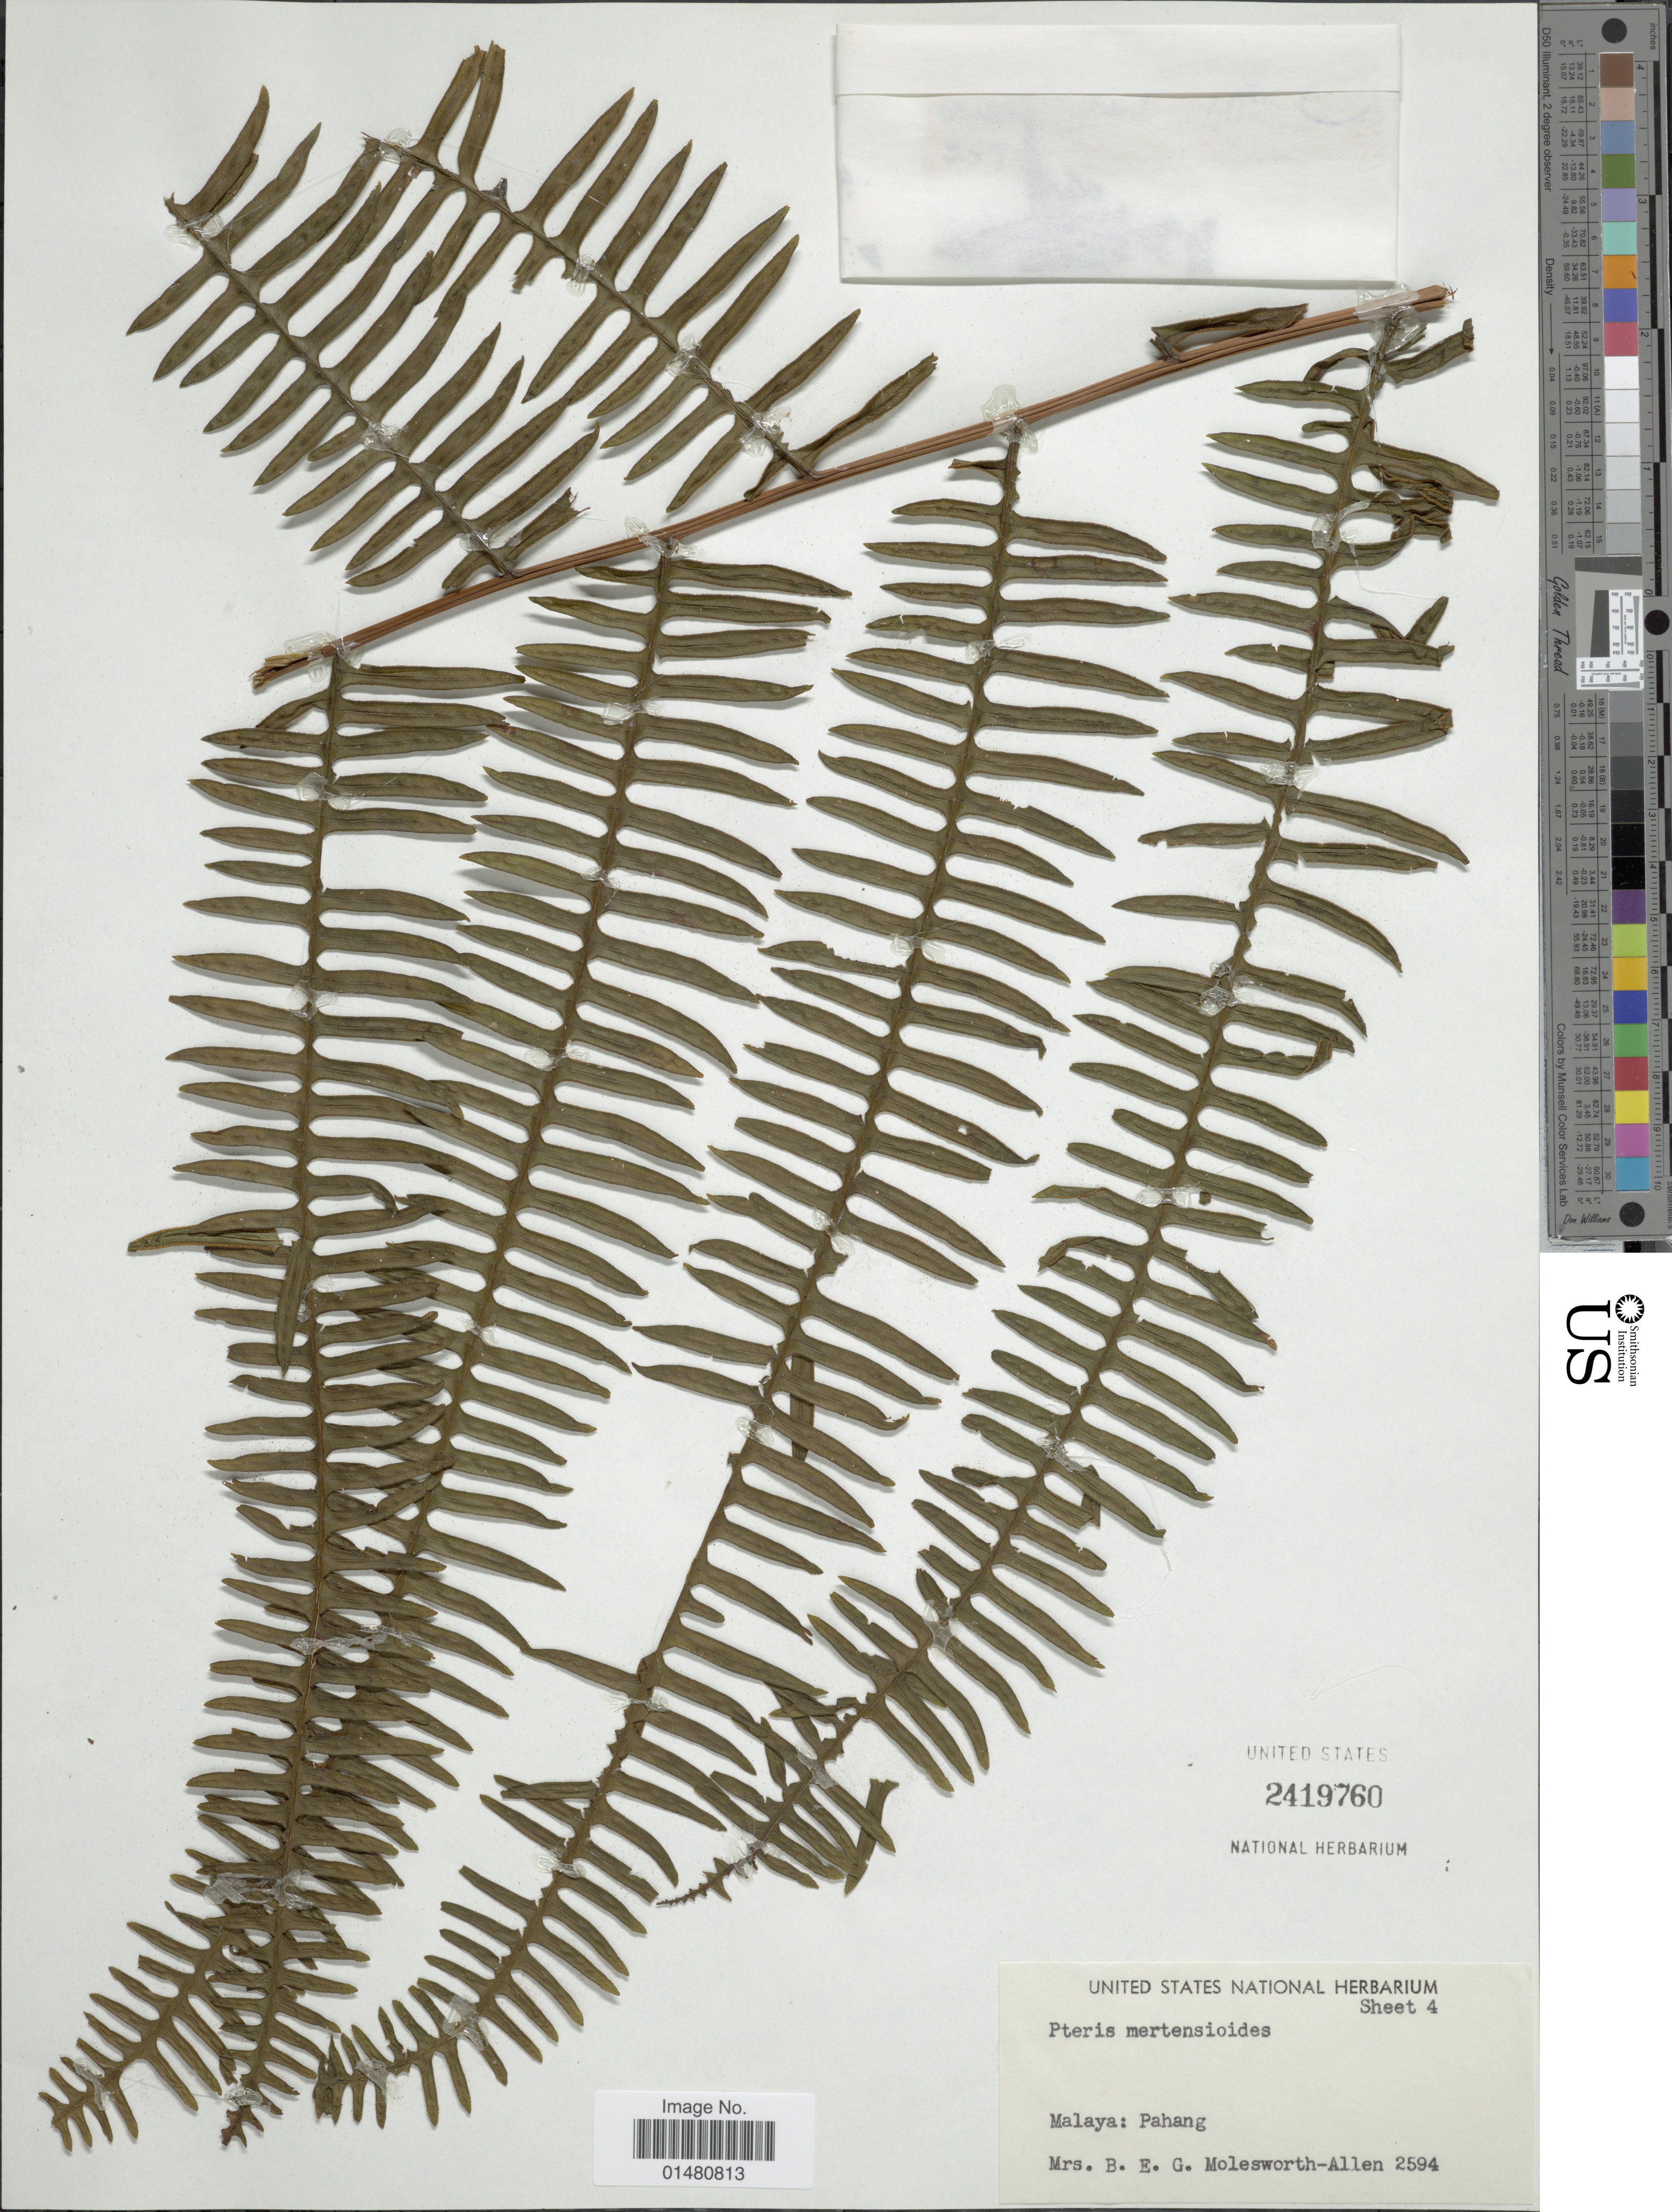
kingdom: Plantae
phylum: Tracheophyta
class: Polypodiopsida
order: Polypodiales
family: Pteridaceae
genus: Pteris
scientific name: Pteris mertensioides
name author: Willd.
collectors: Mrs. B. E. G. Molesworth-Allen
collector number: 2594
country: Malaysia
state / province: Pahang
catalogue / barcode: US 2419760